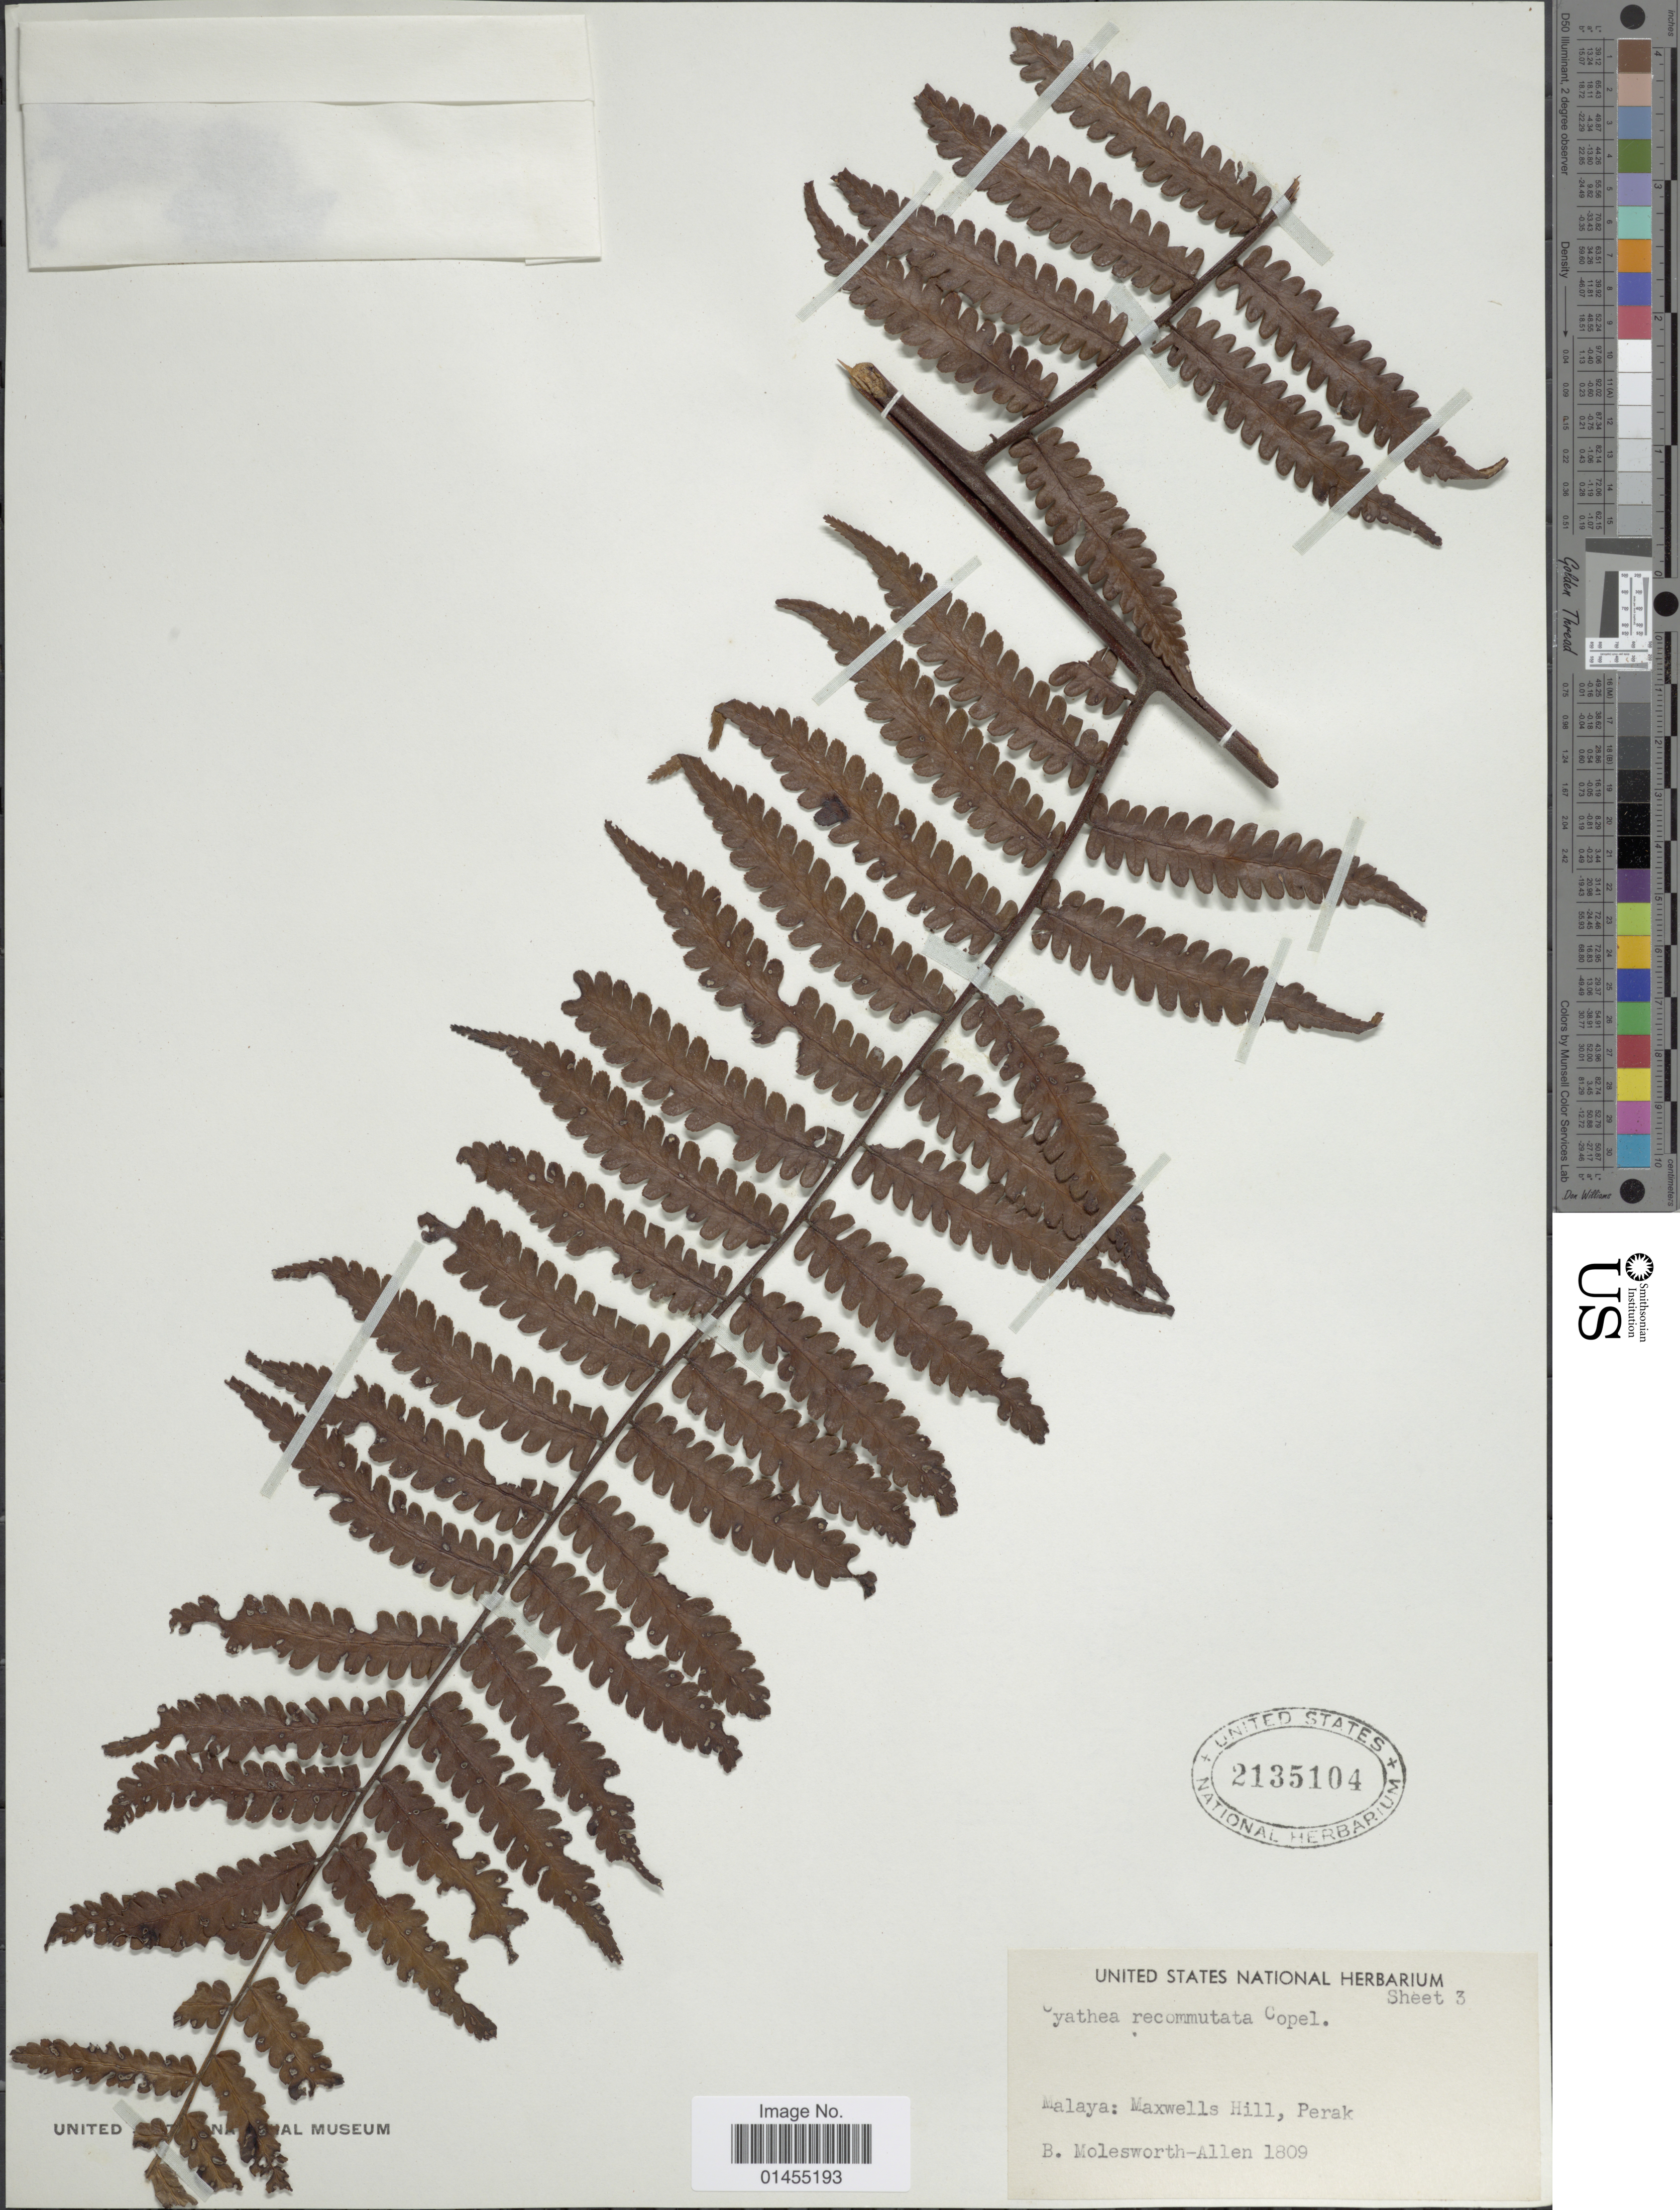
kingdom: Plantae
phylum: Tracheophyta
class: Polypodiopsida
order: Cyatheales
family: Cyatheaceae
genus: Alsophila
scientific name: Alsophila commutata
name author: Mett.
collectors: B. E. G. Molesworth-Allen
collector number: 1809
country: Malaysia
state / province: Perak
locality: Malaya, Maxwell's Hill.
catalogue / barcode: US 2135104